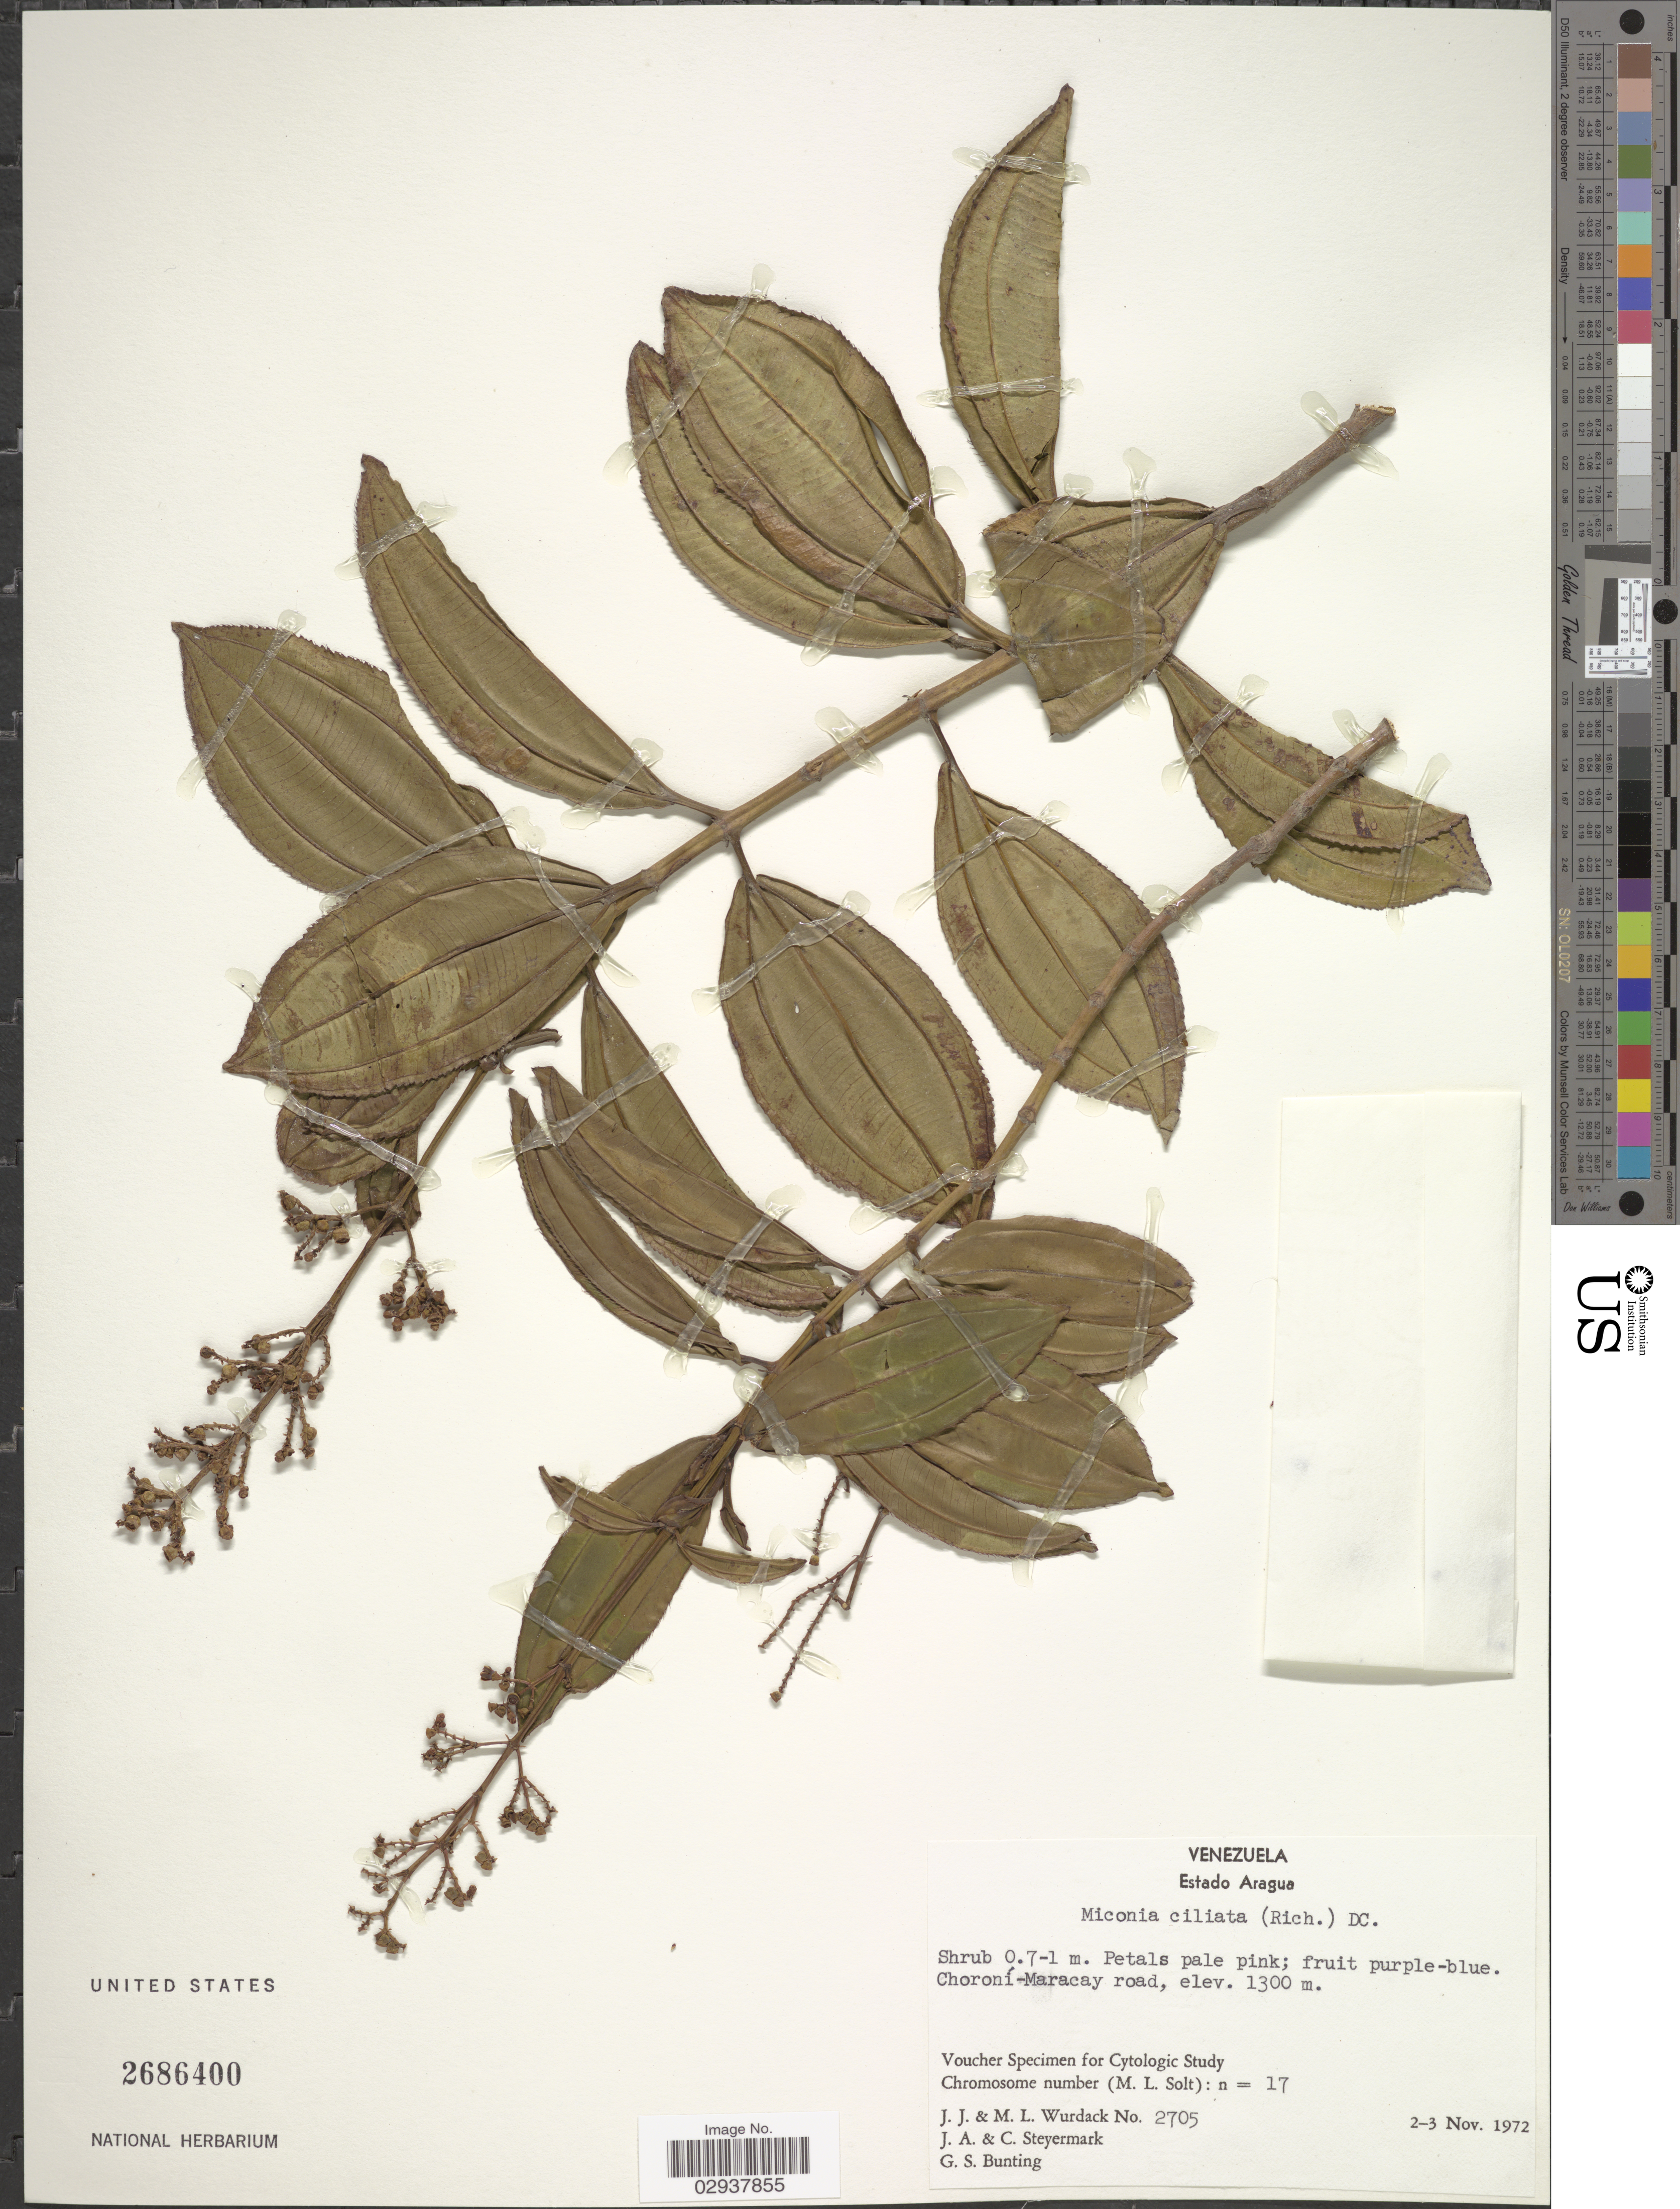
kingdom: Plantae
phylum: Tracheophyta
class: Magnoliopsida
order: Myrtales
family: Melastomataceae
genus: Miconia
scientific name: Miconia ciliata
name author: (Rich.) DC.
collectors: J. J. Wurdack, M. L. Wurdack, J. Steyermark & C. Steyermark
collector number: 2705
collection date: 1972-11-02/1972-11-03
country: Venezuela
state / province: Aragua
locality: Estado Aragua. Choroní-Maracay road.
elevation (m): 1300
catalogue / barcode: US 2686400